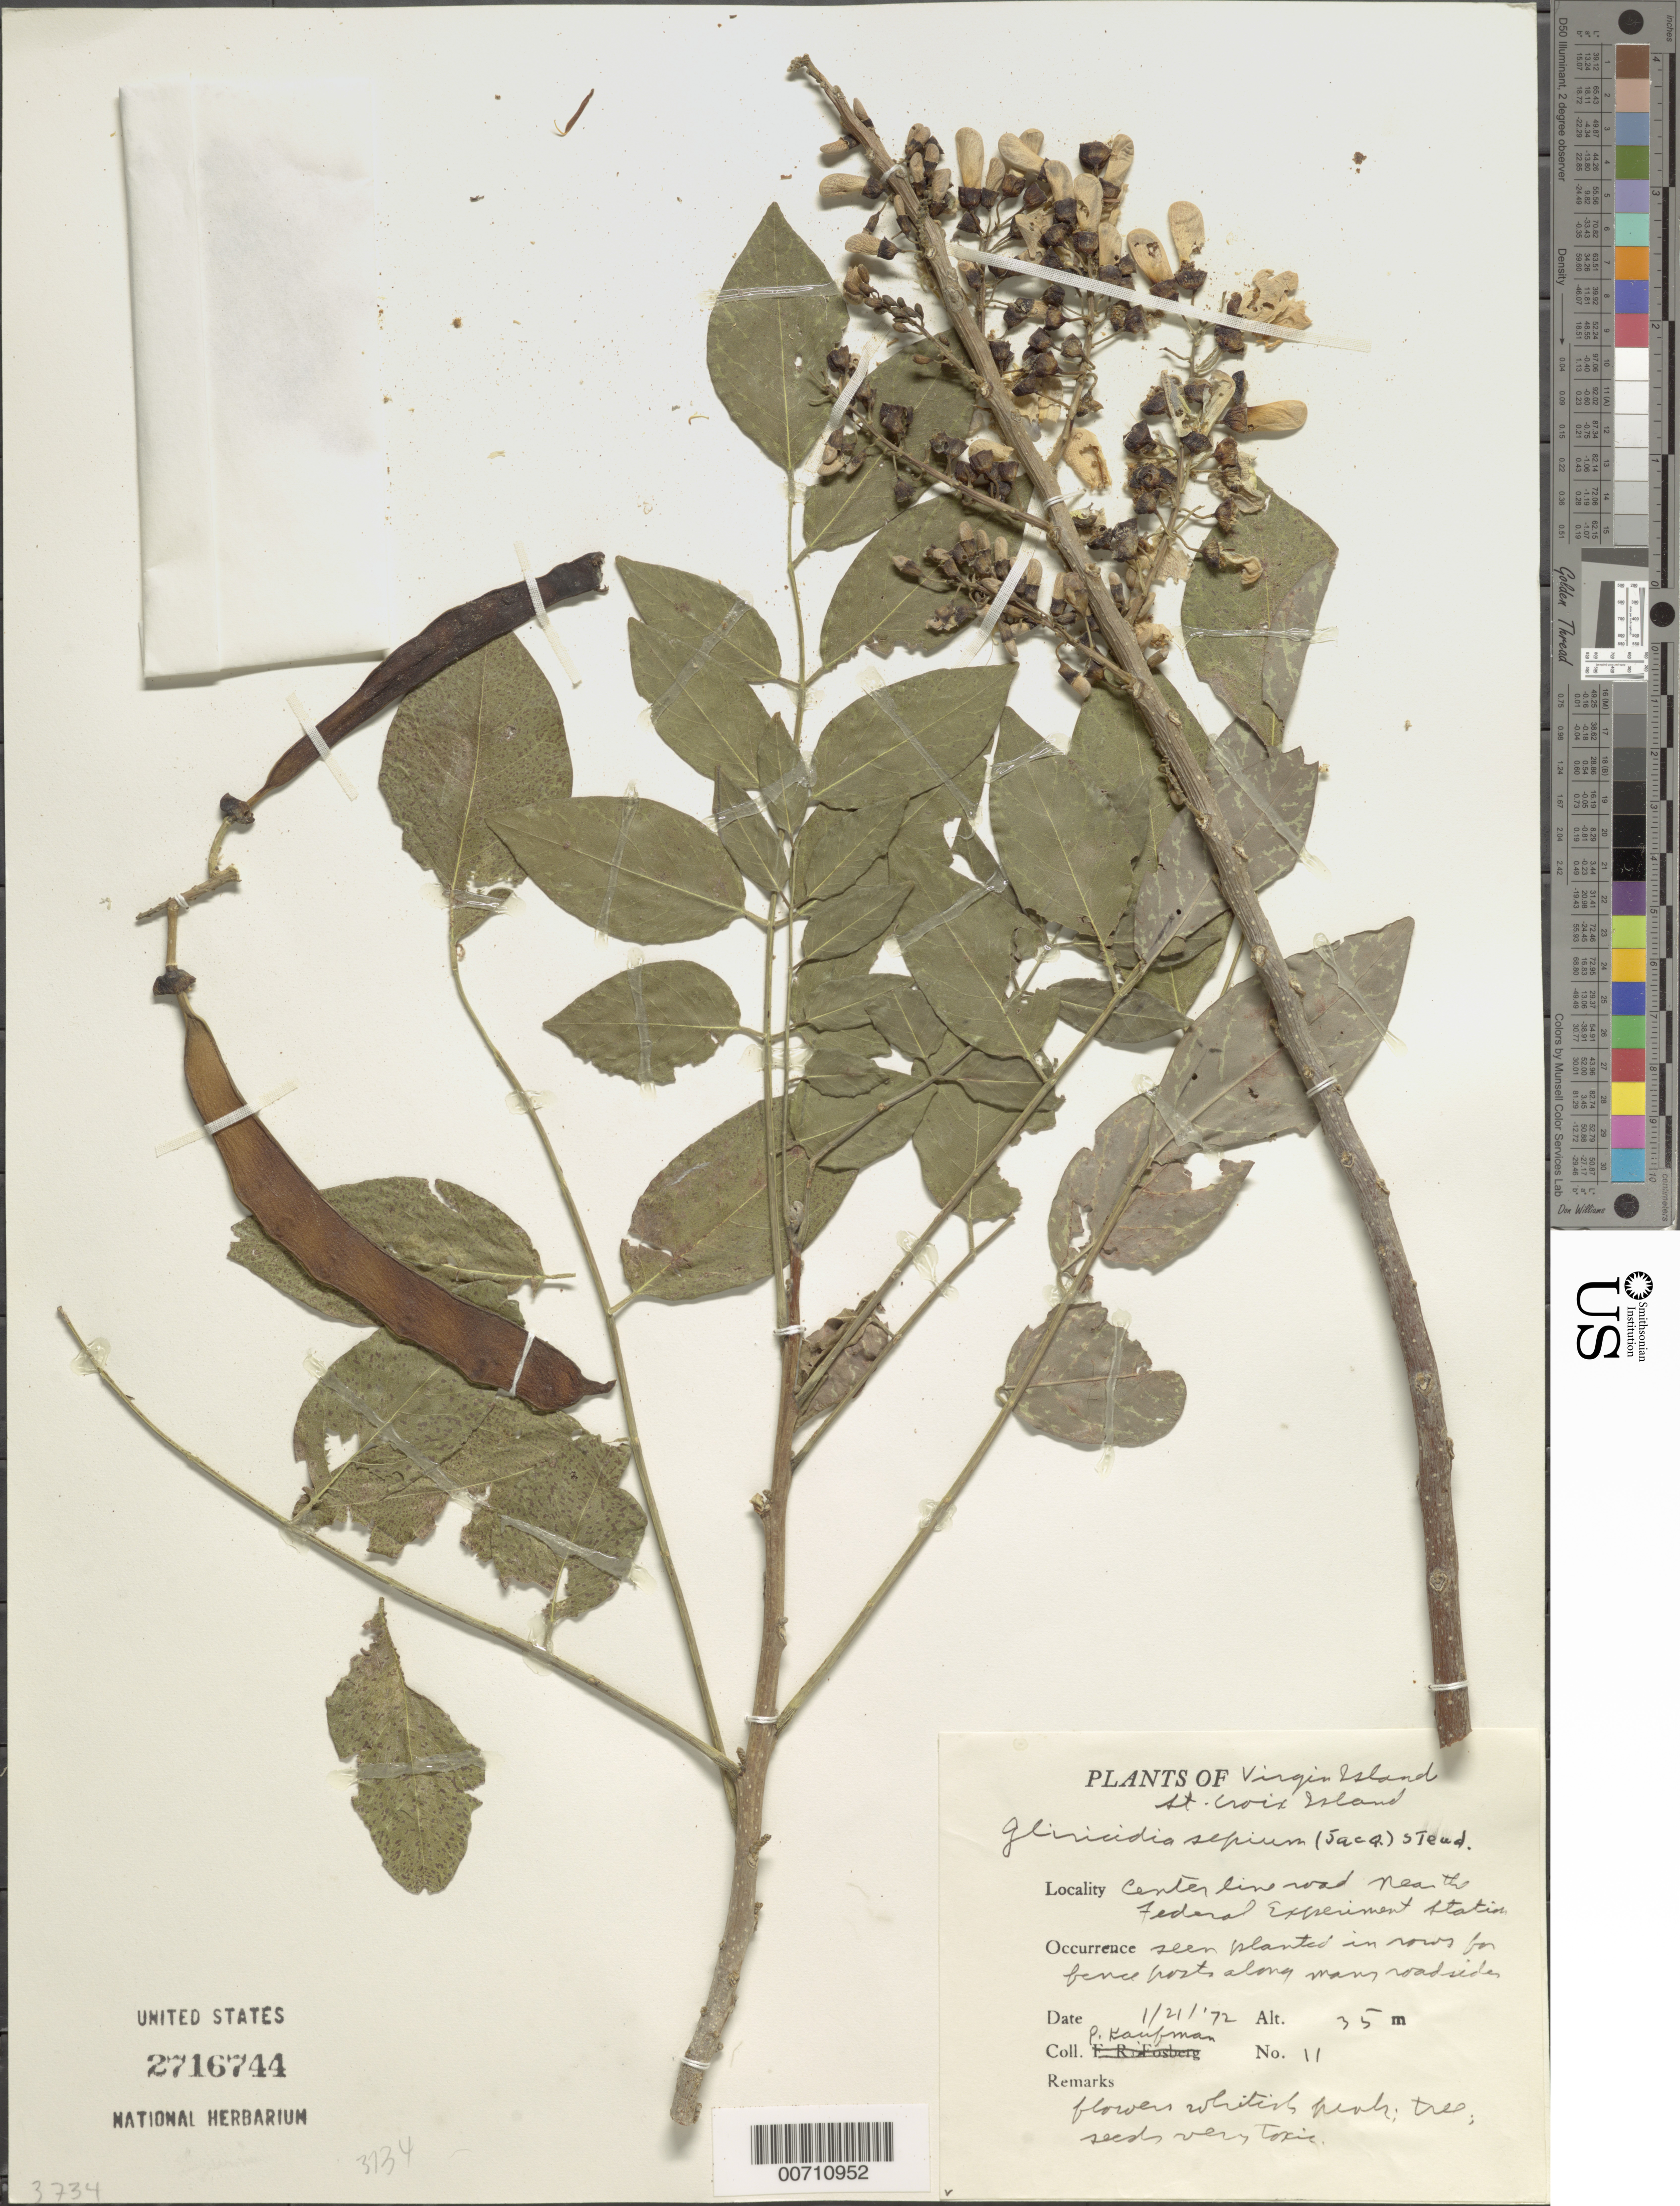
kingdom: Plantae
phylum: Tracheophyta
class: Magnoliopsida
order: Fabales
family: Fabaceae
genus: Gliricidia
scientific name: Gliricidia sepium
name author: (Jacq.) Kunth ex Walp.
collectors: P. Kaufman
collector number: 11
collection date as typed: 21 Jan 1972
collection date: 1972-01-21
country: U.S. Virgin Islands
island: St. Croix Island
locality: Center line Rd near the Federal Exp. Station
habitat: Planted in rows for fence posts along many roadsides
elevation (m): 35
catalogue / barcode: US 2716744